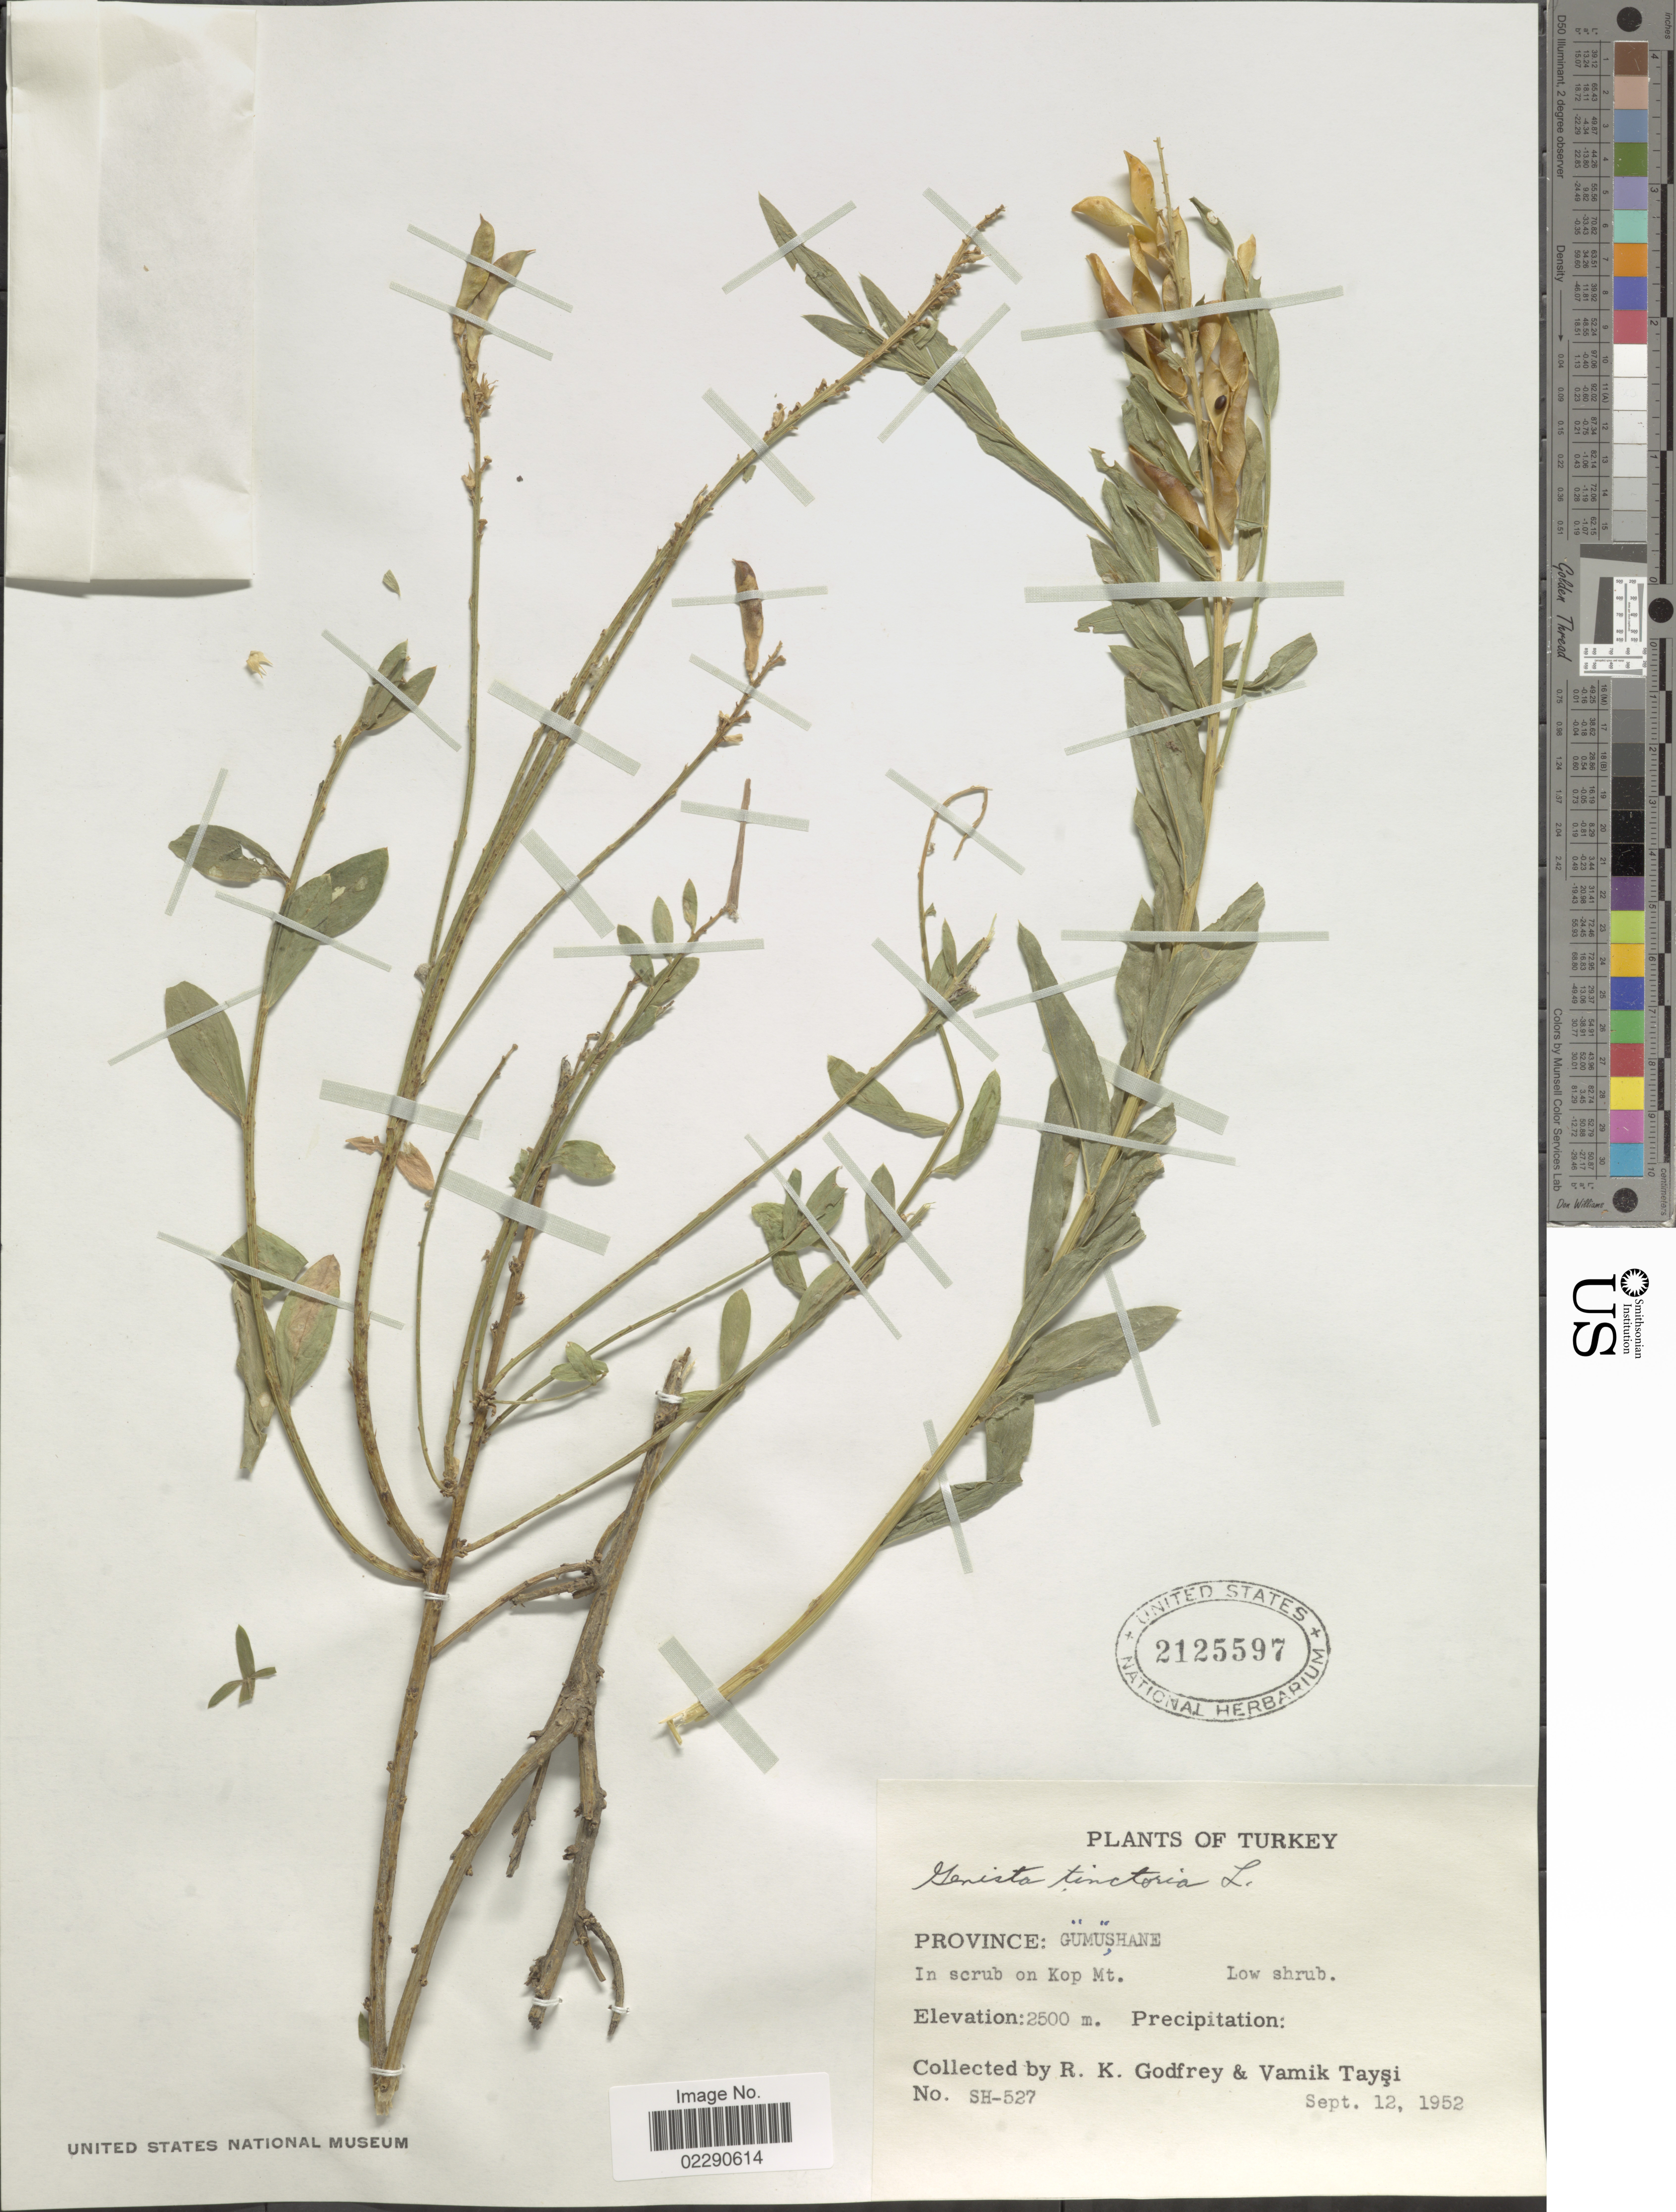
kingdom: Plantae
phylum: Tracheophyta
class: Magnoliopsida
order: Fabales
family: Fabaceae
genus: Genista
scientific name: Genista tinctoria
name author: L.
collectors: R. K. Godfrey & V. Taysi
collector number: SH-527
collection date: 1952-09-12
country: Turkey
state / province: Gumushane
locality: Kop Mt.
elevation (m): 2500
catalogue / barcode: US 2125597